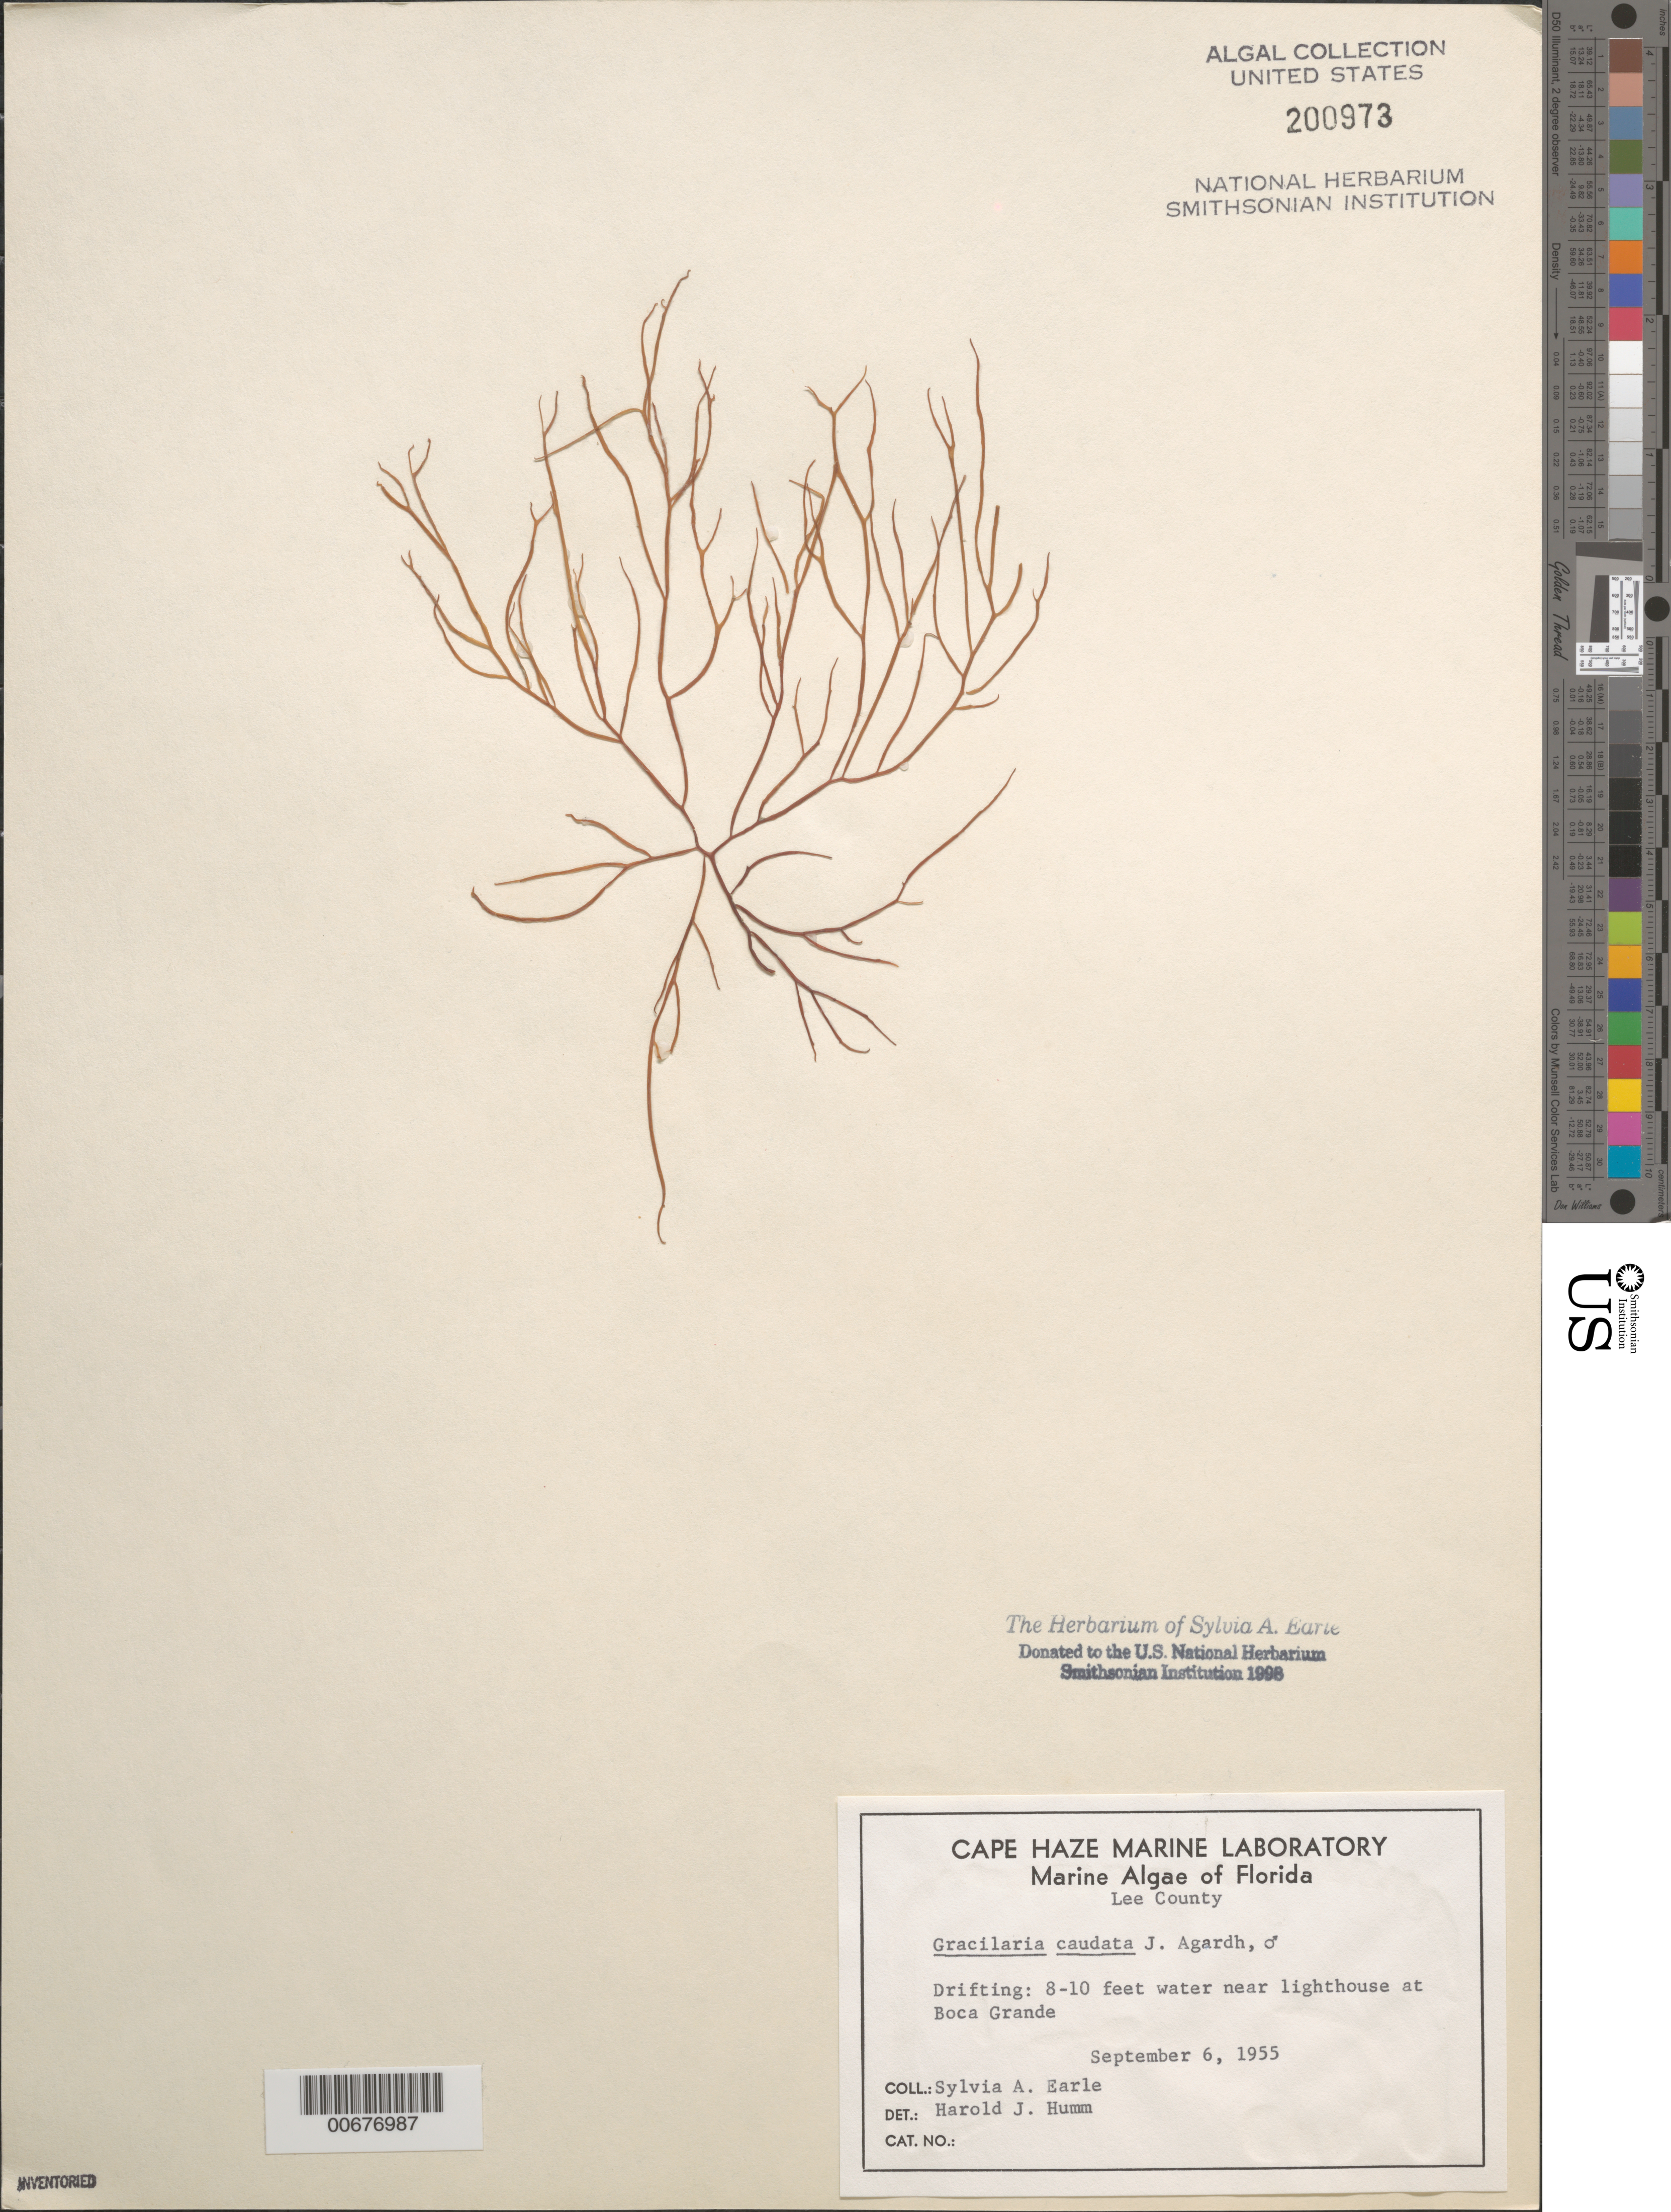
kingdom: Plantae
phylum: Rhodophyta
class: Florideophyceae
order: Gracilariales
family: Gracilariaceae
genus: Gracilaria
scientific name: Gracilaria caudata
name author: J. Agardh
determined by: Humm, Harold J.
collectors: S. A. Earle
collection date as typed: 06 Sep 1955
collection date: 1955-09-06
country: United States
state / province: Florida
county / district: Lee County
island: Gasparilla Island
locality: Near lighthouse at Boca Grande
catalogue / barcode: US 200973